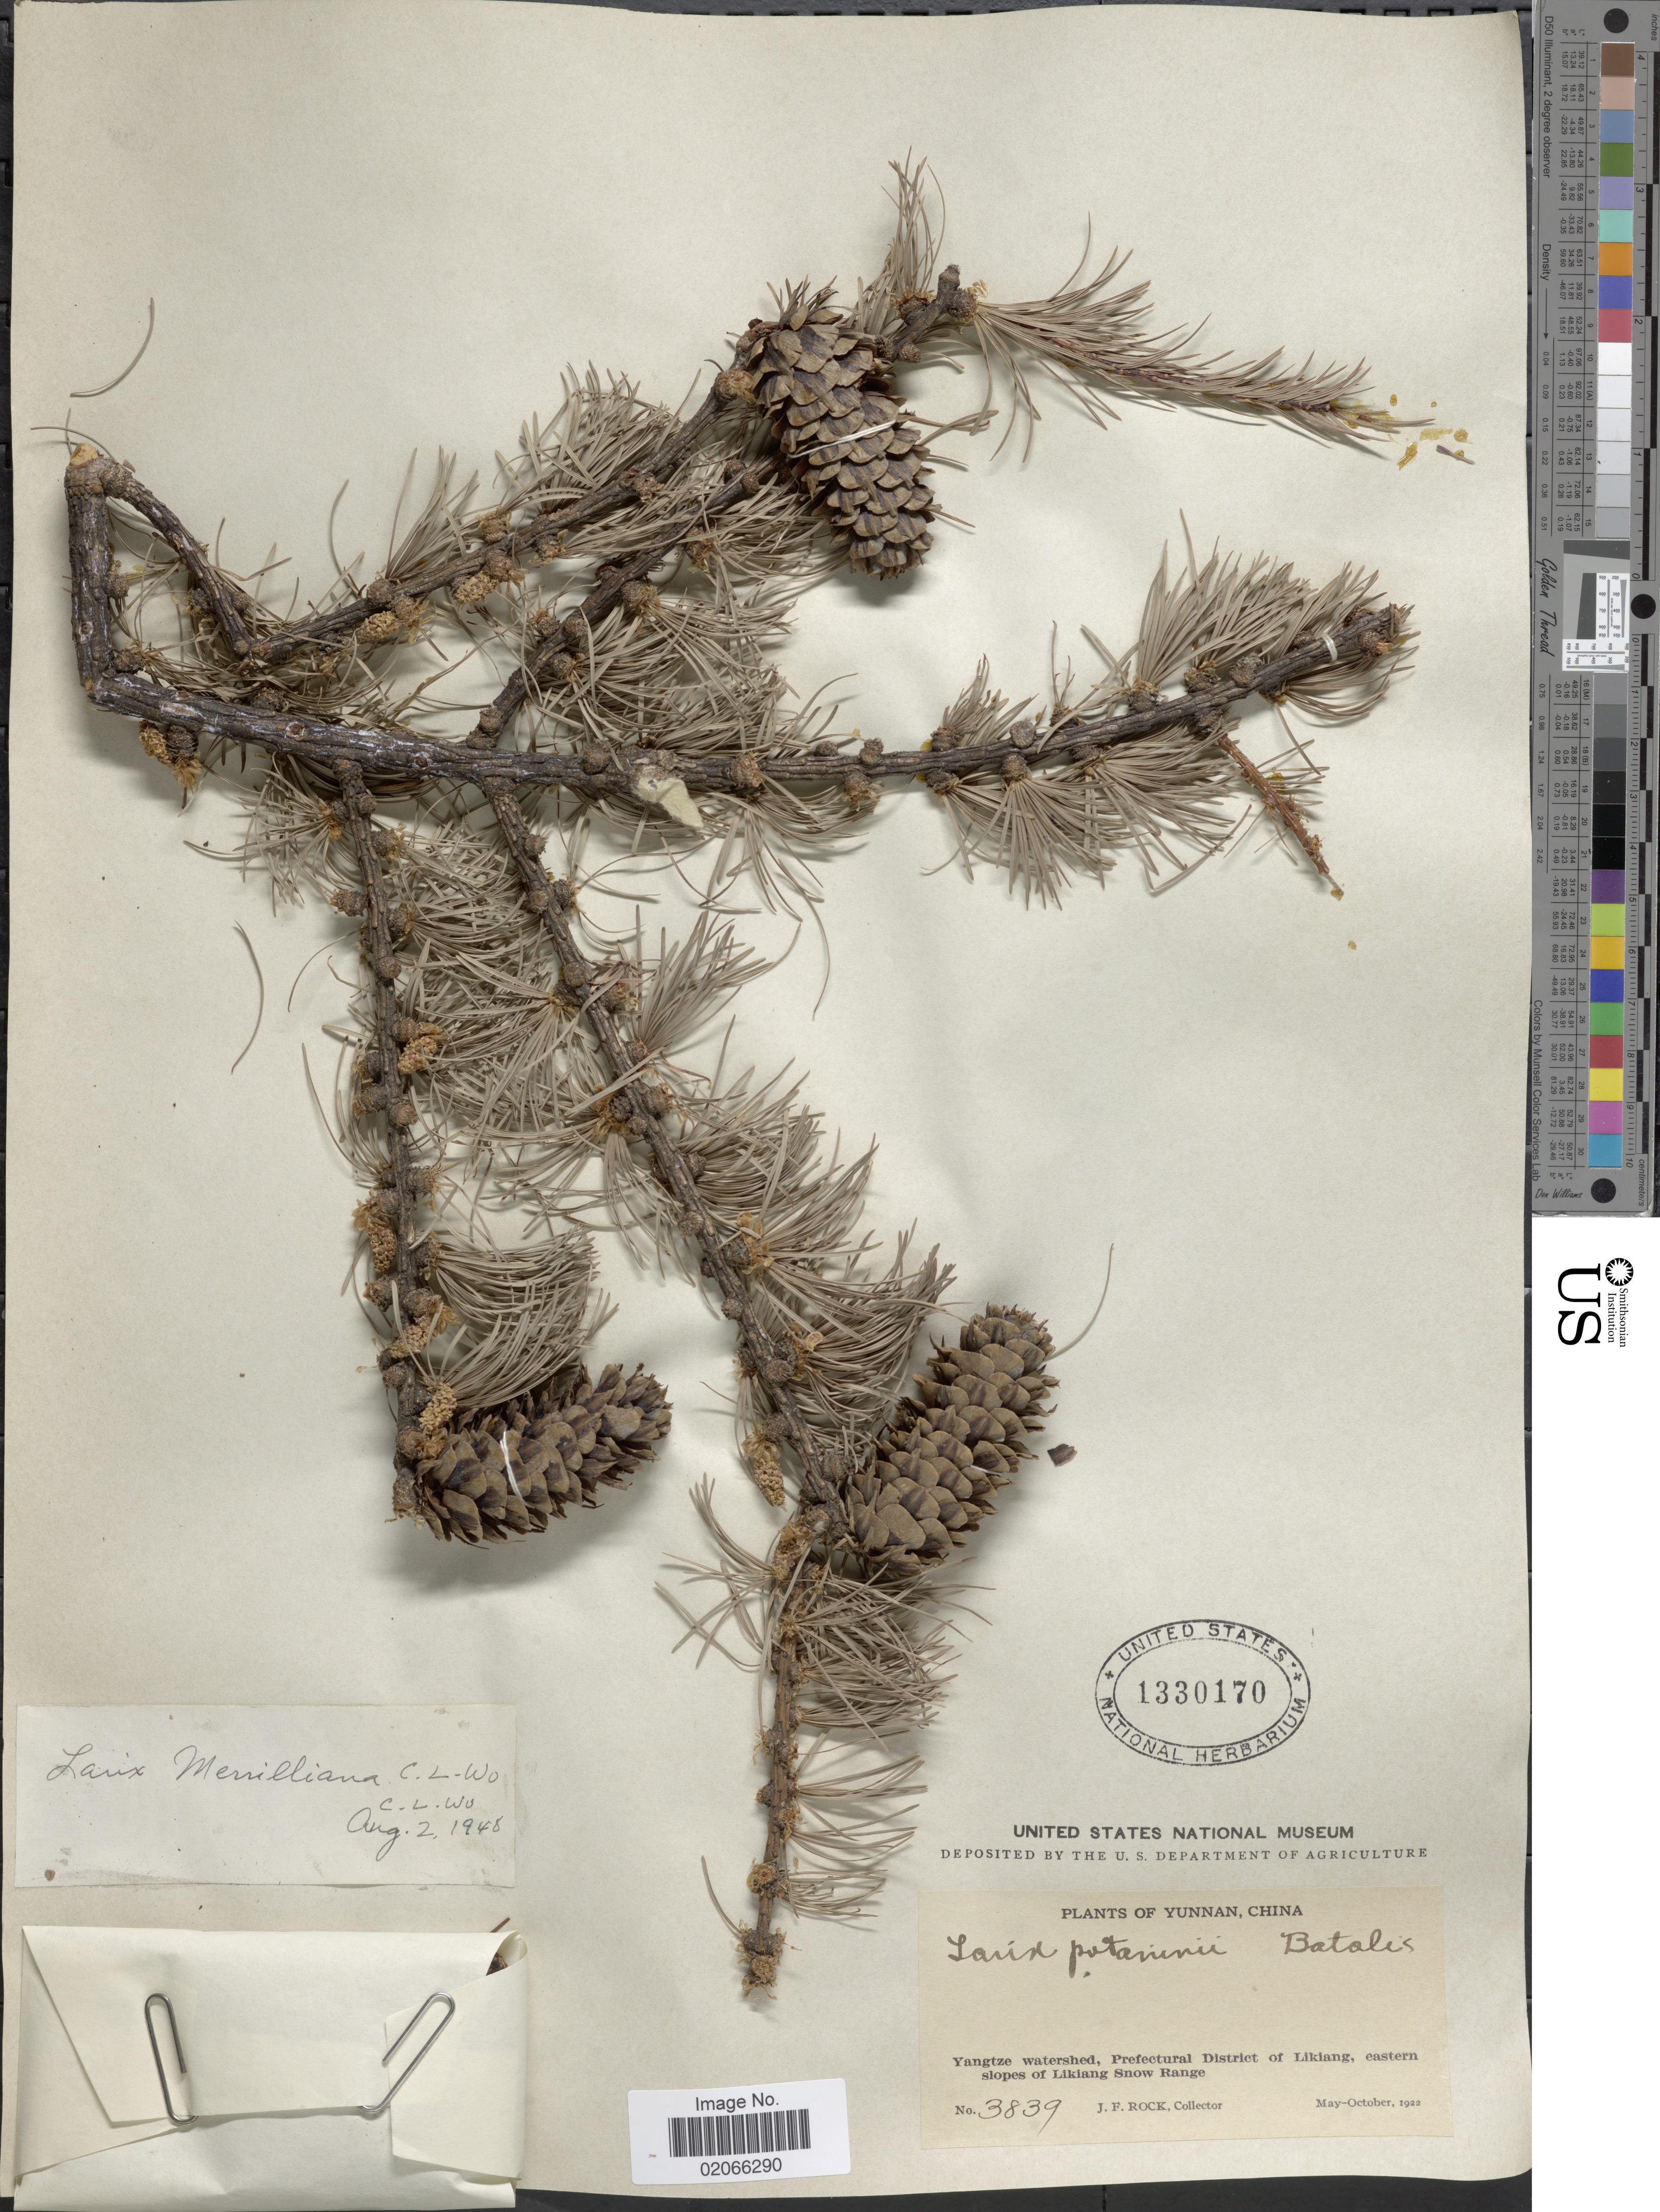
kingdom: Plantae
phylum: Tracheophyta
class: Pinopsida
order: Pinales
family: Pinaceae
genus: Larix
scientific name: Larix merrilliana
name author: C.L. Wu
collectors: J. Rock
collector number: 3839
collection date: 1922-05/1922-10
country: China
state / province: Yunnan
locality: Yangtze watershed, Prefectural Fistrict of Likiang, eastern slopes of Likiang Snow Range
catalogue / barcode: US 1330170